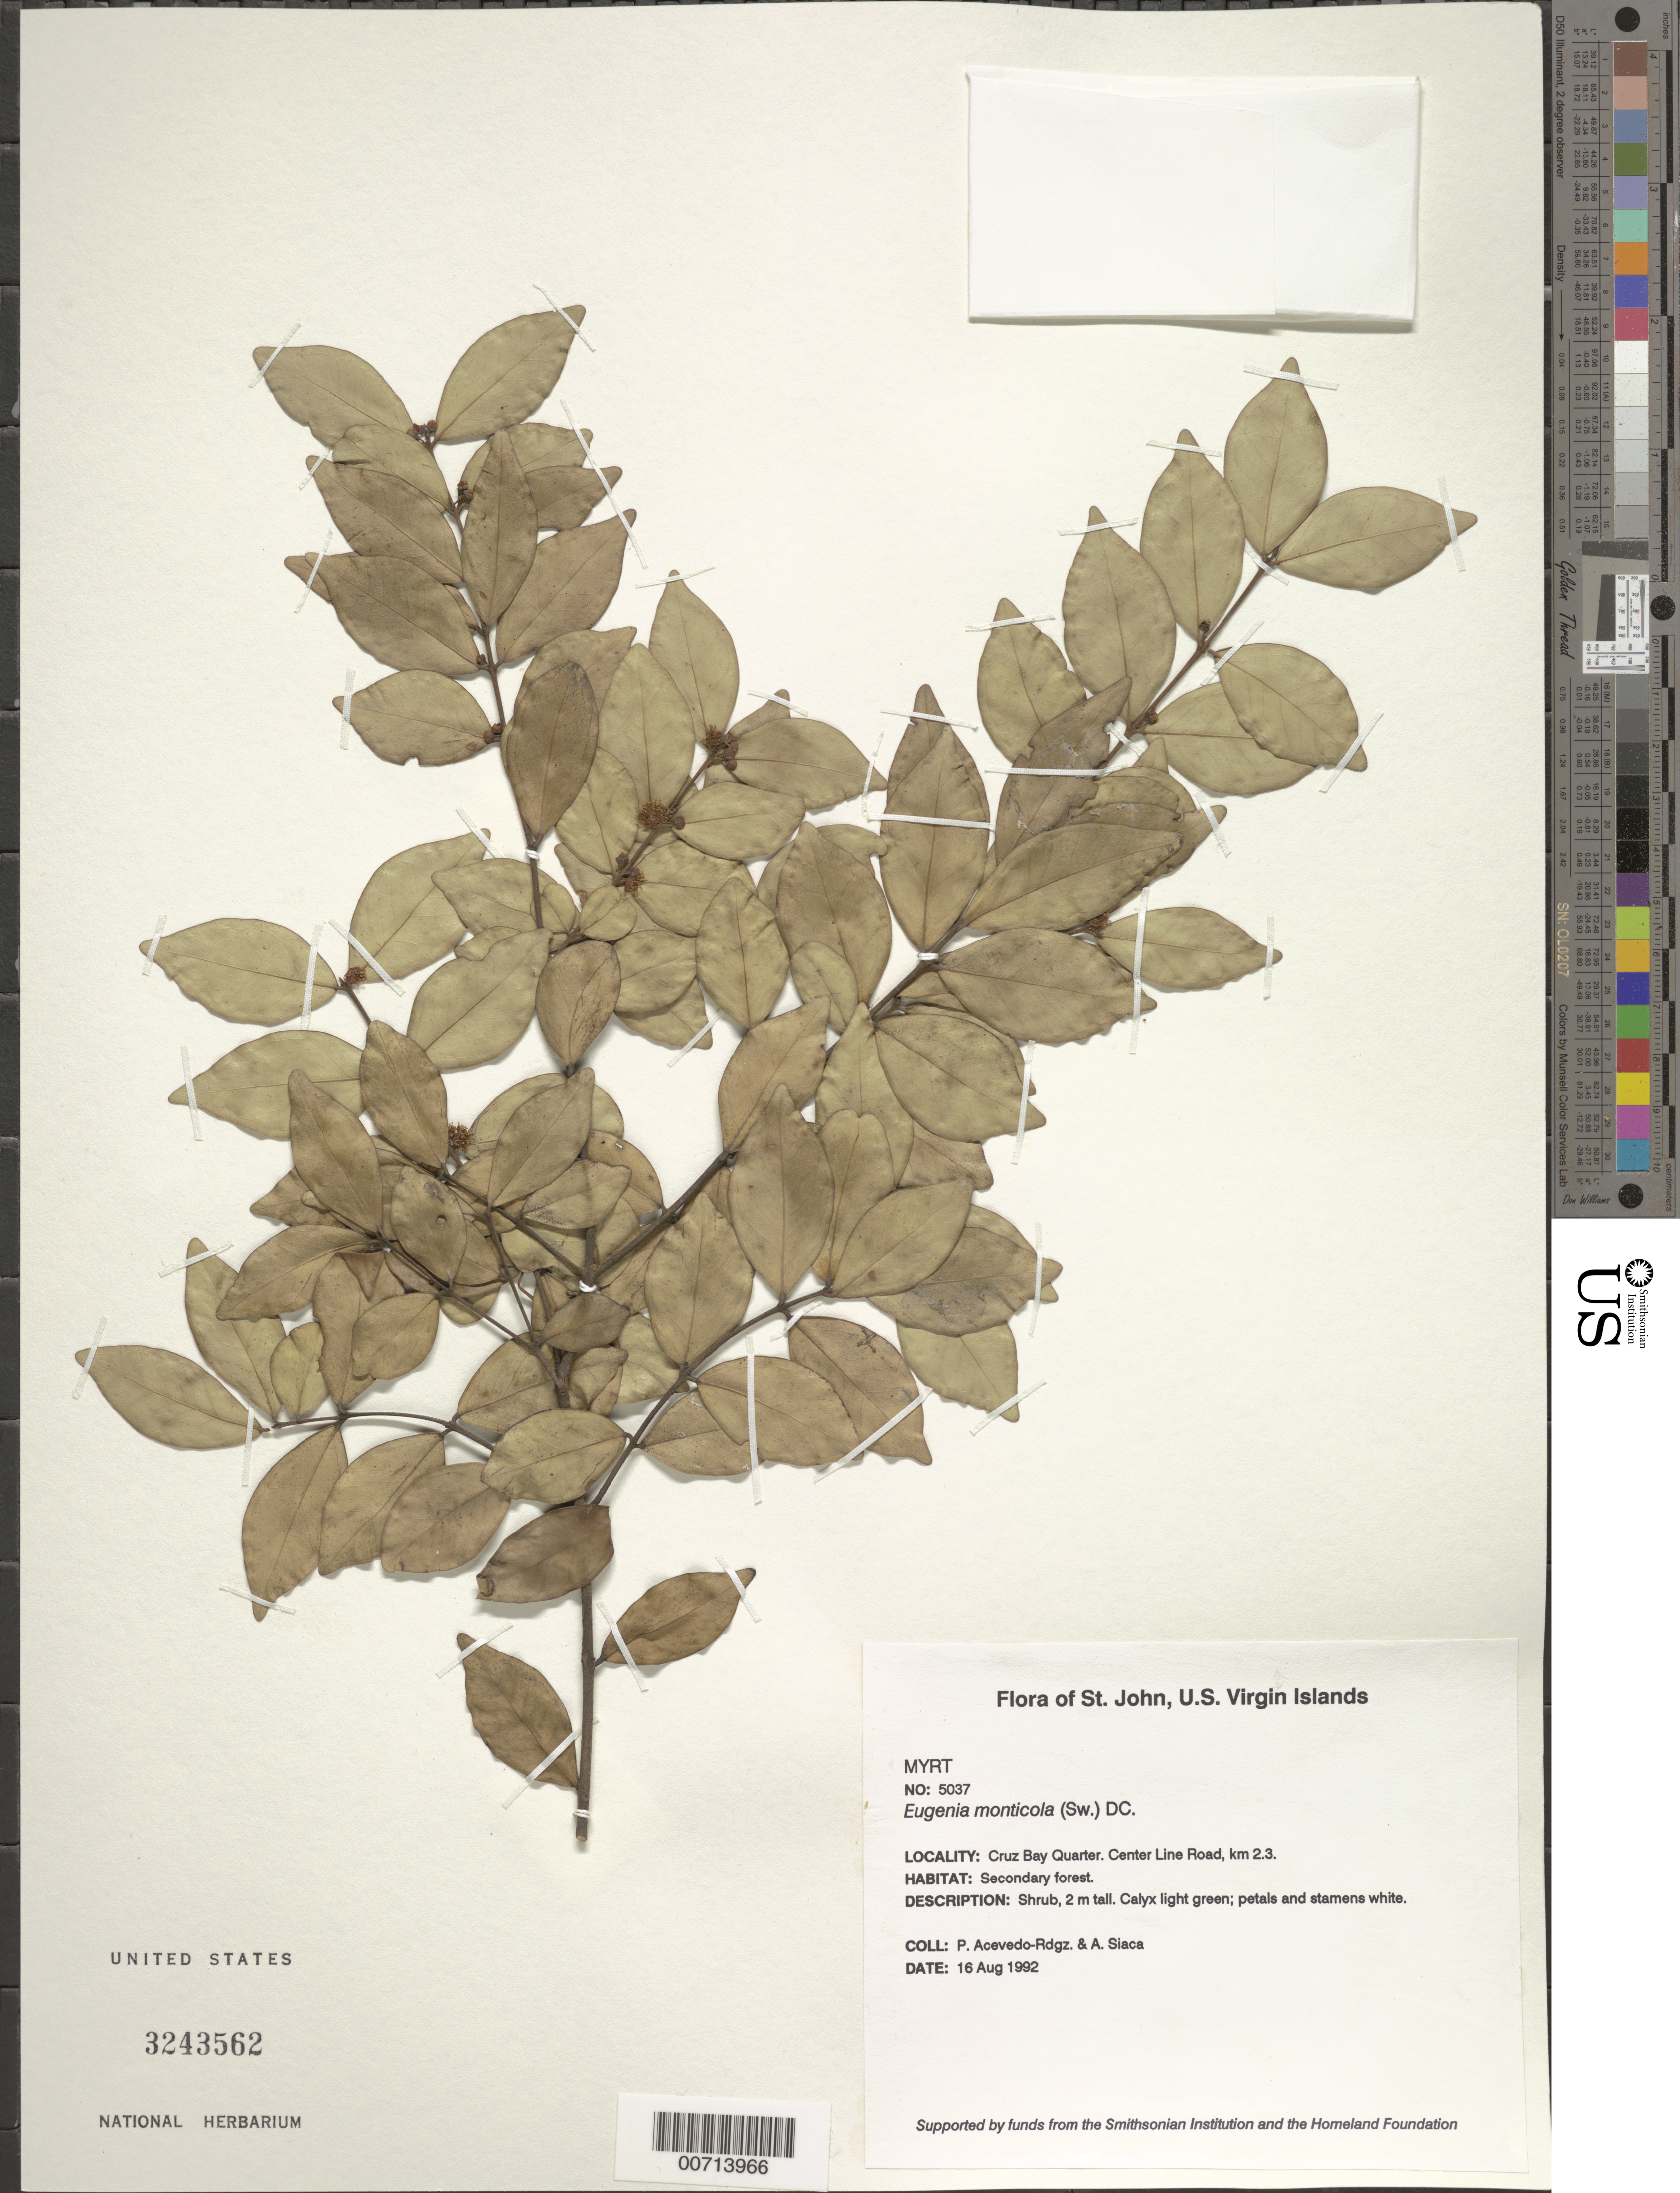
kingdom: Plantae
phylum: Tracheophyta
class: Magnoliopsida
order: Myrtales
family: Myrtaceae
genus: Eugenia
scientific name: Eugenia monticola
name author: (Sw.) DC.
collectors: P. Acevedo-Rodr. & A. Siaca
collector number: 5037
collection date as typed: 16 Aug 1992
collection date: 1992-08-16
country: U.S. Virgin Islands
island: St. John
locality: Cruz Bay Quarter. Center Line Road, km 2.3.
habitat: Secondary forest.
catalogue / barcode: US 3243562